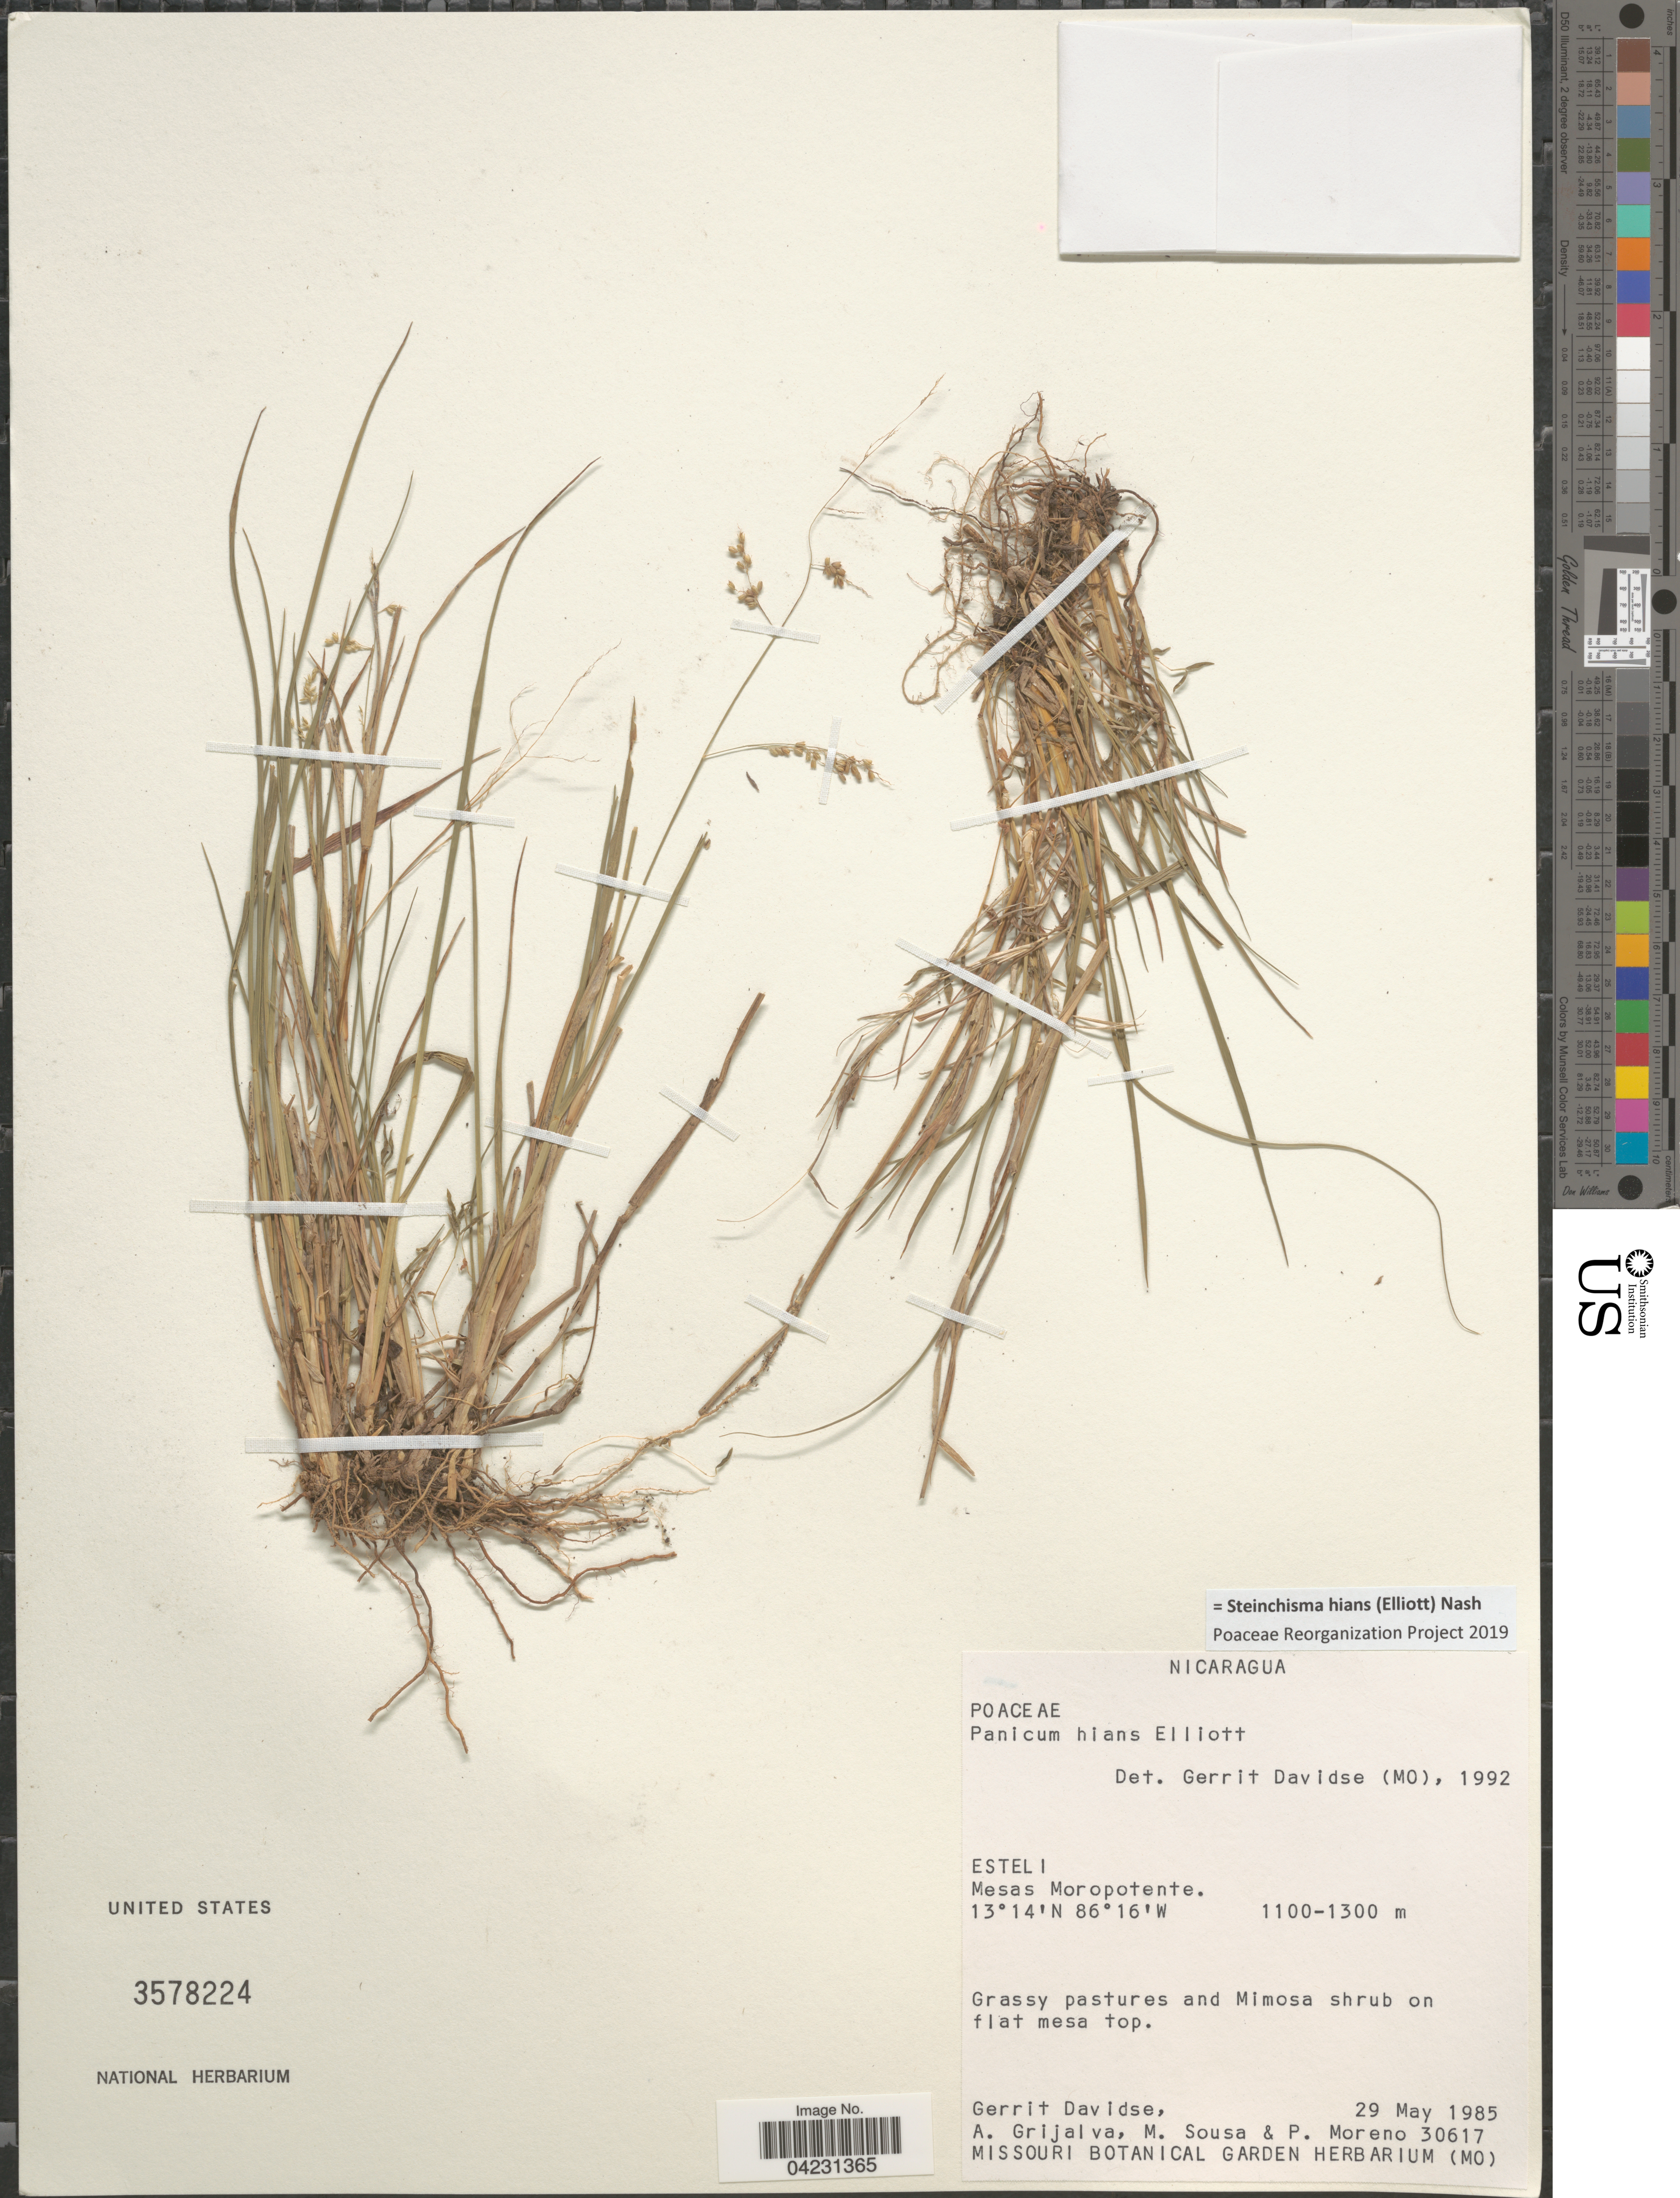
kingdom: Plantae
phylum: Tracheophyta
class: Liliopsida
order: Poales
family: Poaceae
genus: Steinchisma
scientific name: Steinchisma hians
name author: (Elliott) Nash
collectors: G. Davidse, A. Grijalva, M. Sousa & P. Moreno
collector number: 30617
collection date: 1985-05-29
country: Nicaragua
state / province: Esteli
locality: Mesas Moropotente.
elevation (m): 1100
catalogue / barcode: US 3578224